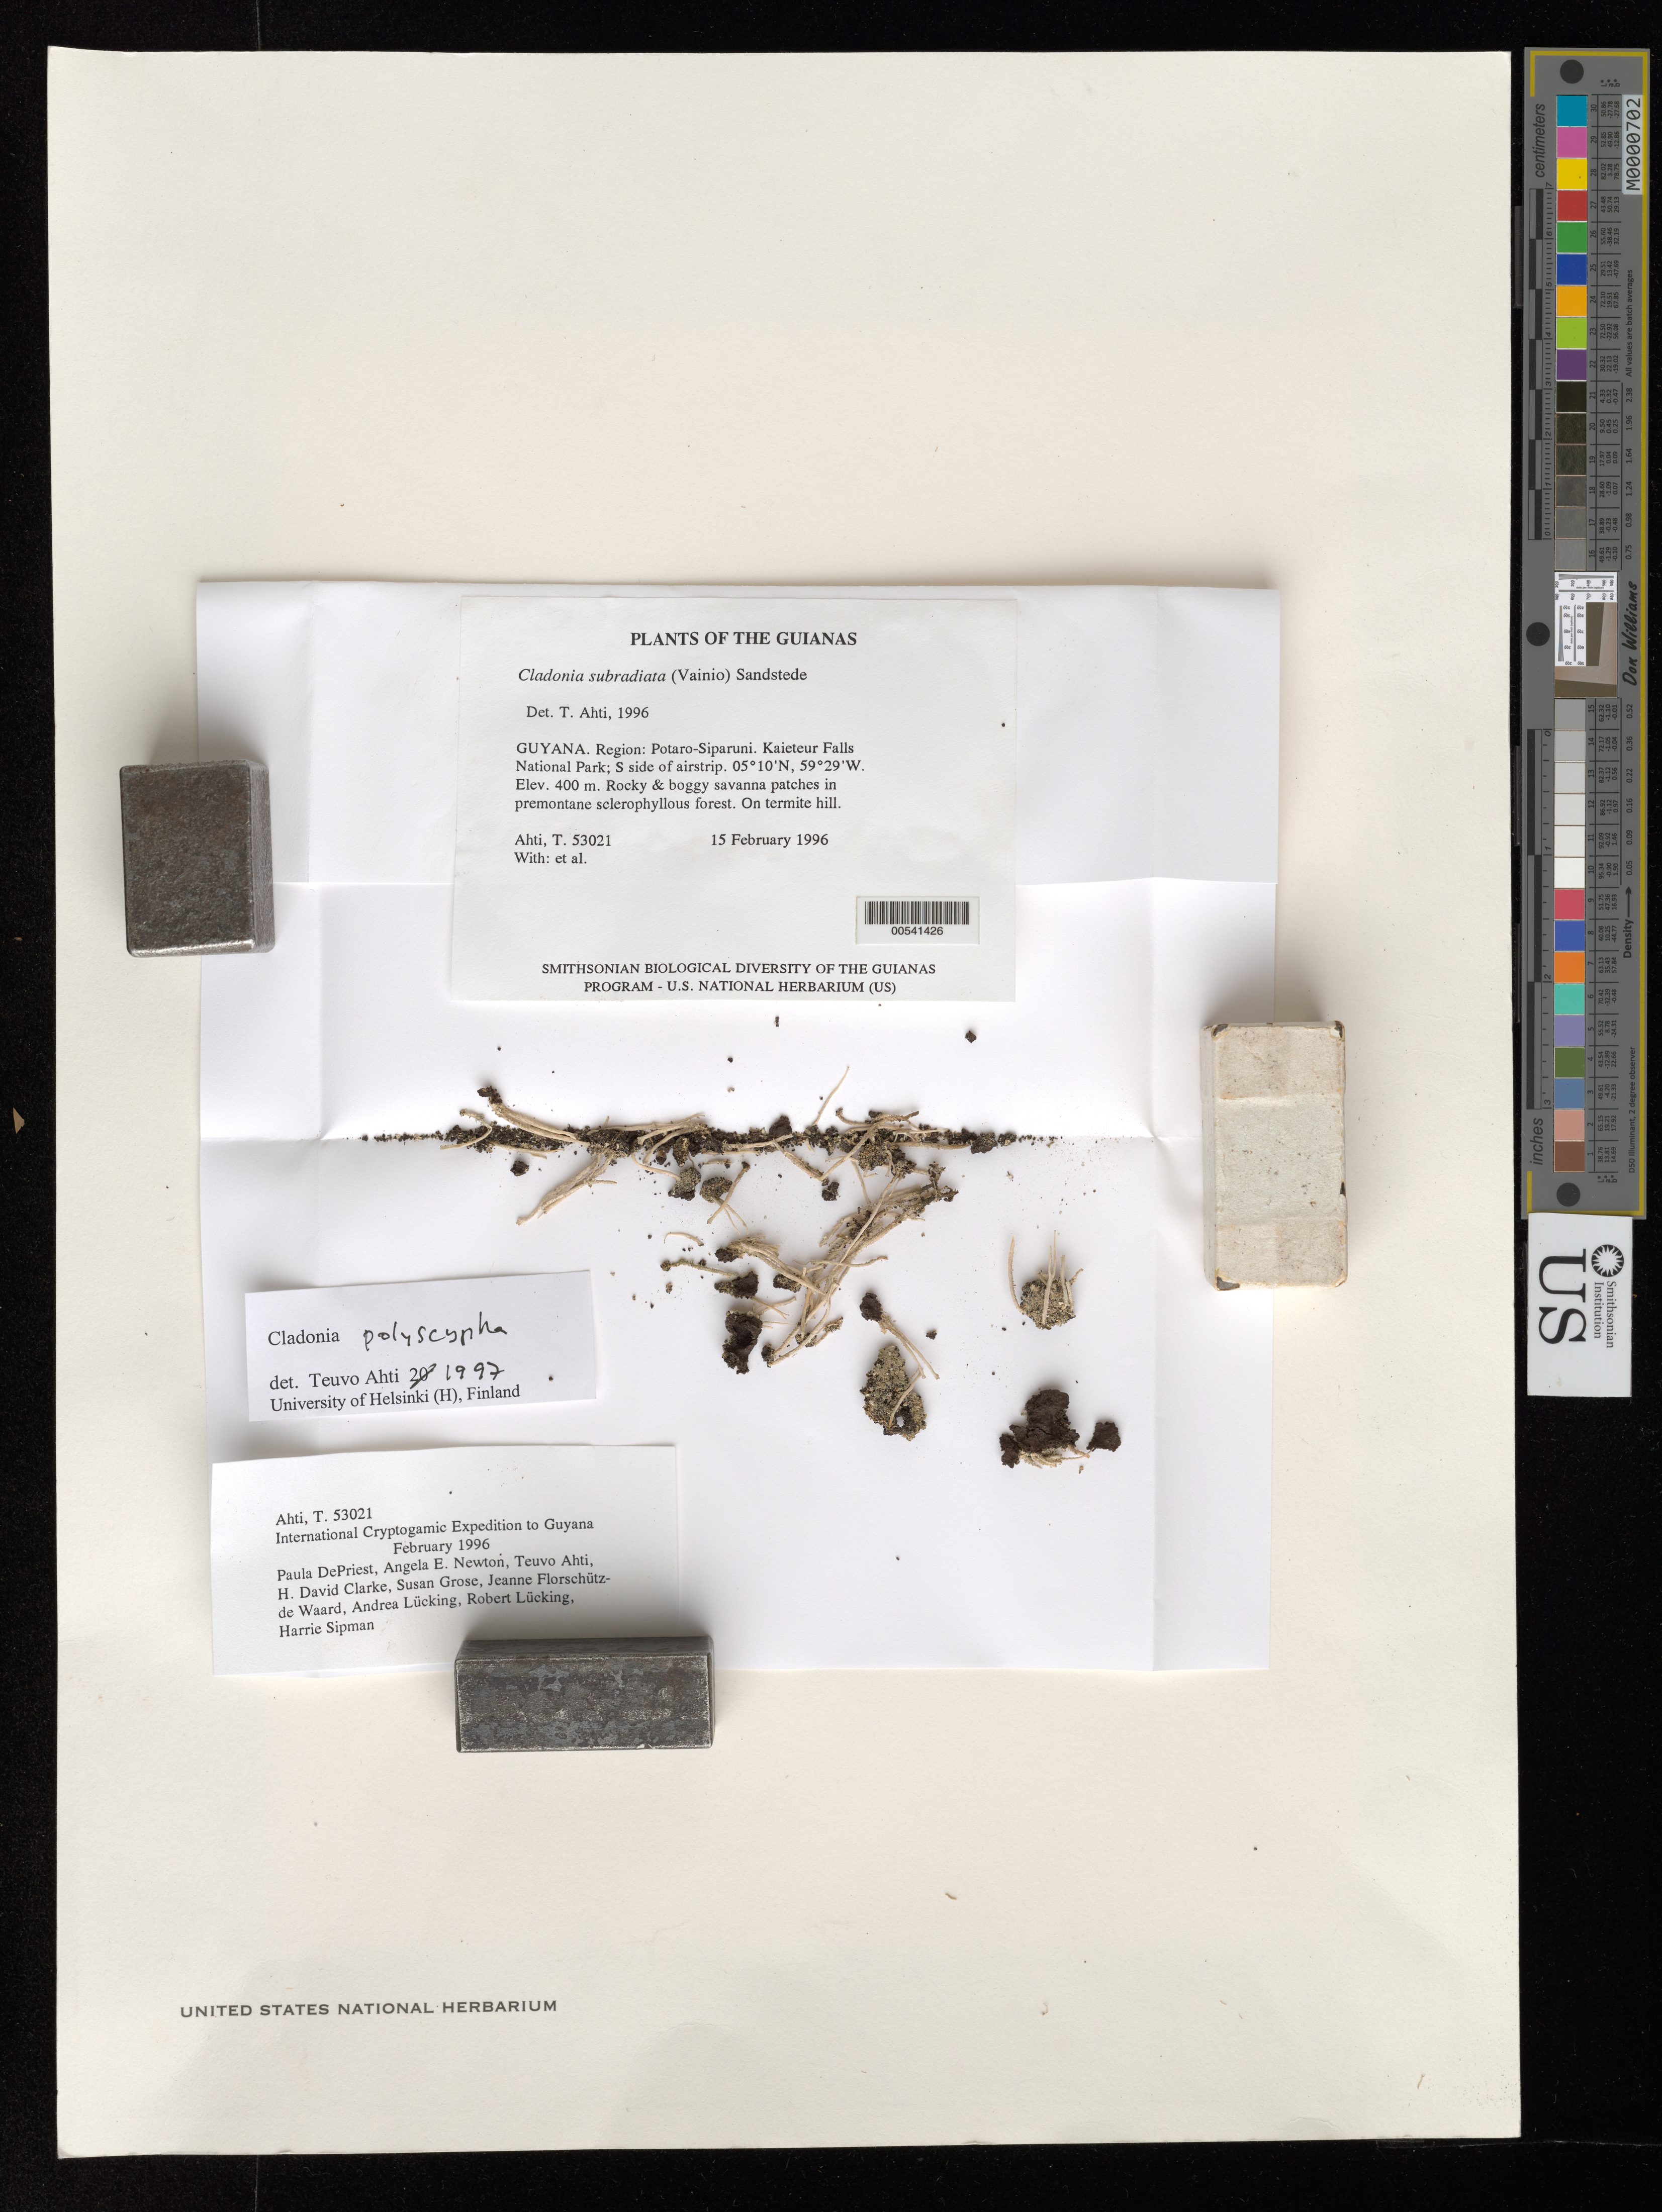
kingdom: Fungi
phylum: Ascomycota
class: Lecanoromycetes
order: Lecanorales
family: Cladoniaceae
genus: Cladonia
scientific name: Cladonia subradiata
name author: (Vain.) Sandst.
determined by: Ahti, Teuvo T.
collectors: T. T. Ahti et al.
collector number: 53021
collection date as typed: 15 February 1996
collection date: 1996-02-15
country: Guyana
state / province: Potaro-Siparuni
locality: Kaieteur Falls National Park; S side of airstrip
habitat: Rocky & boggy savanna patches in premontane sclerophyllous forest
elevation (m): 400